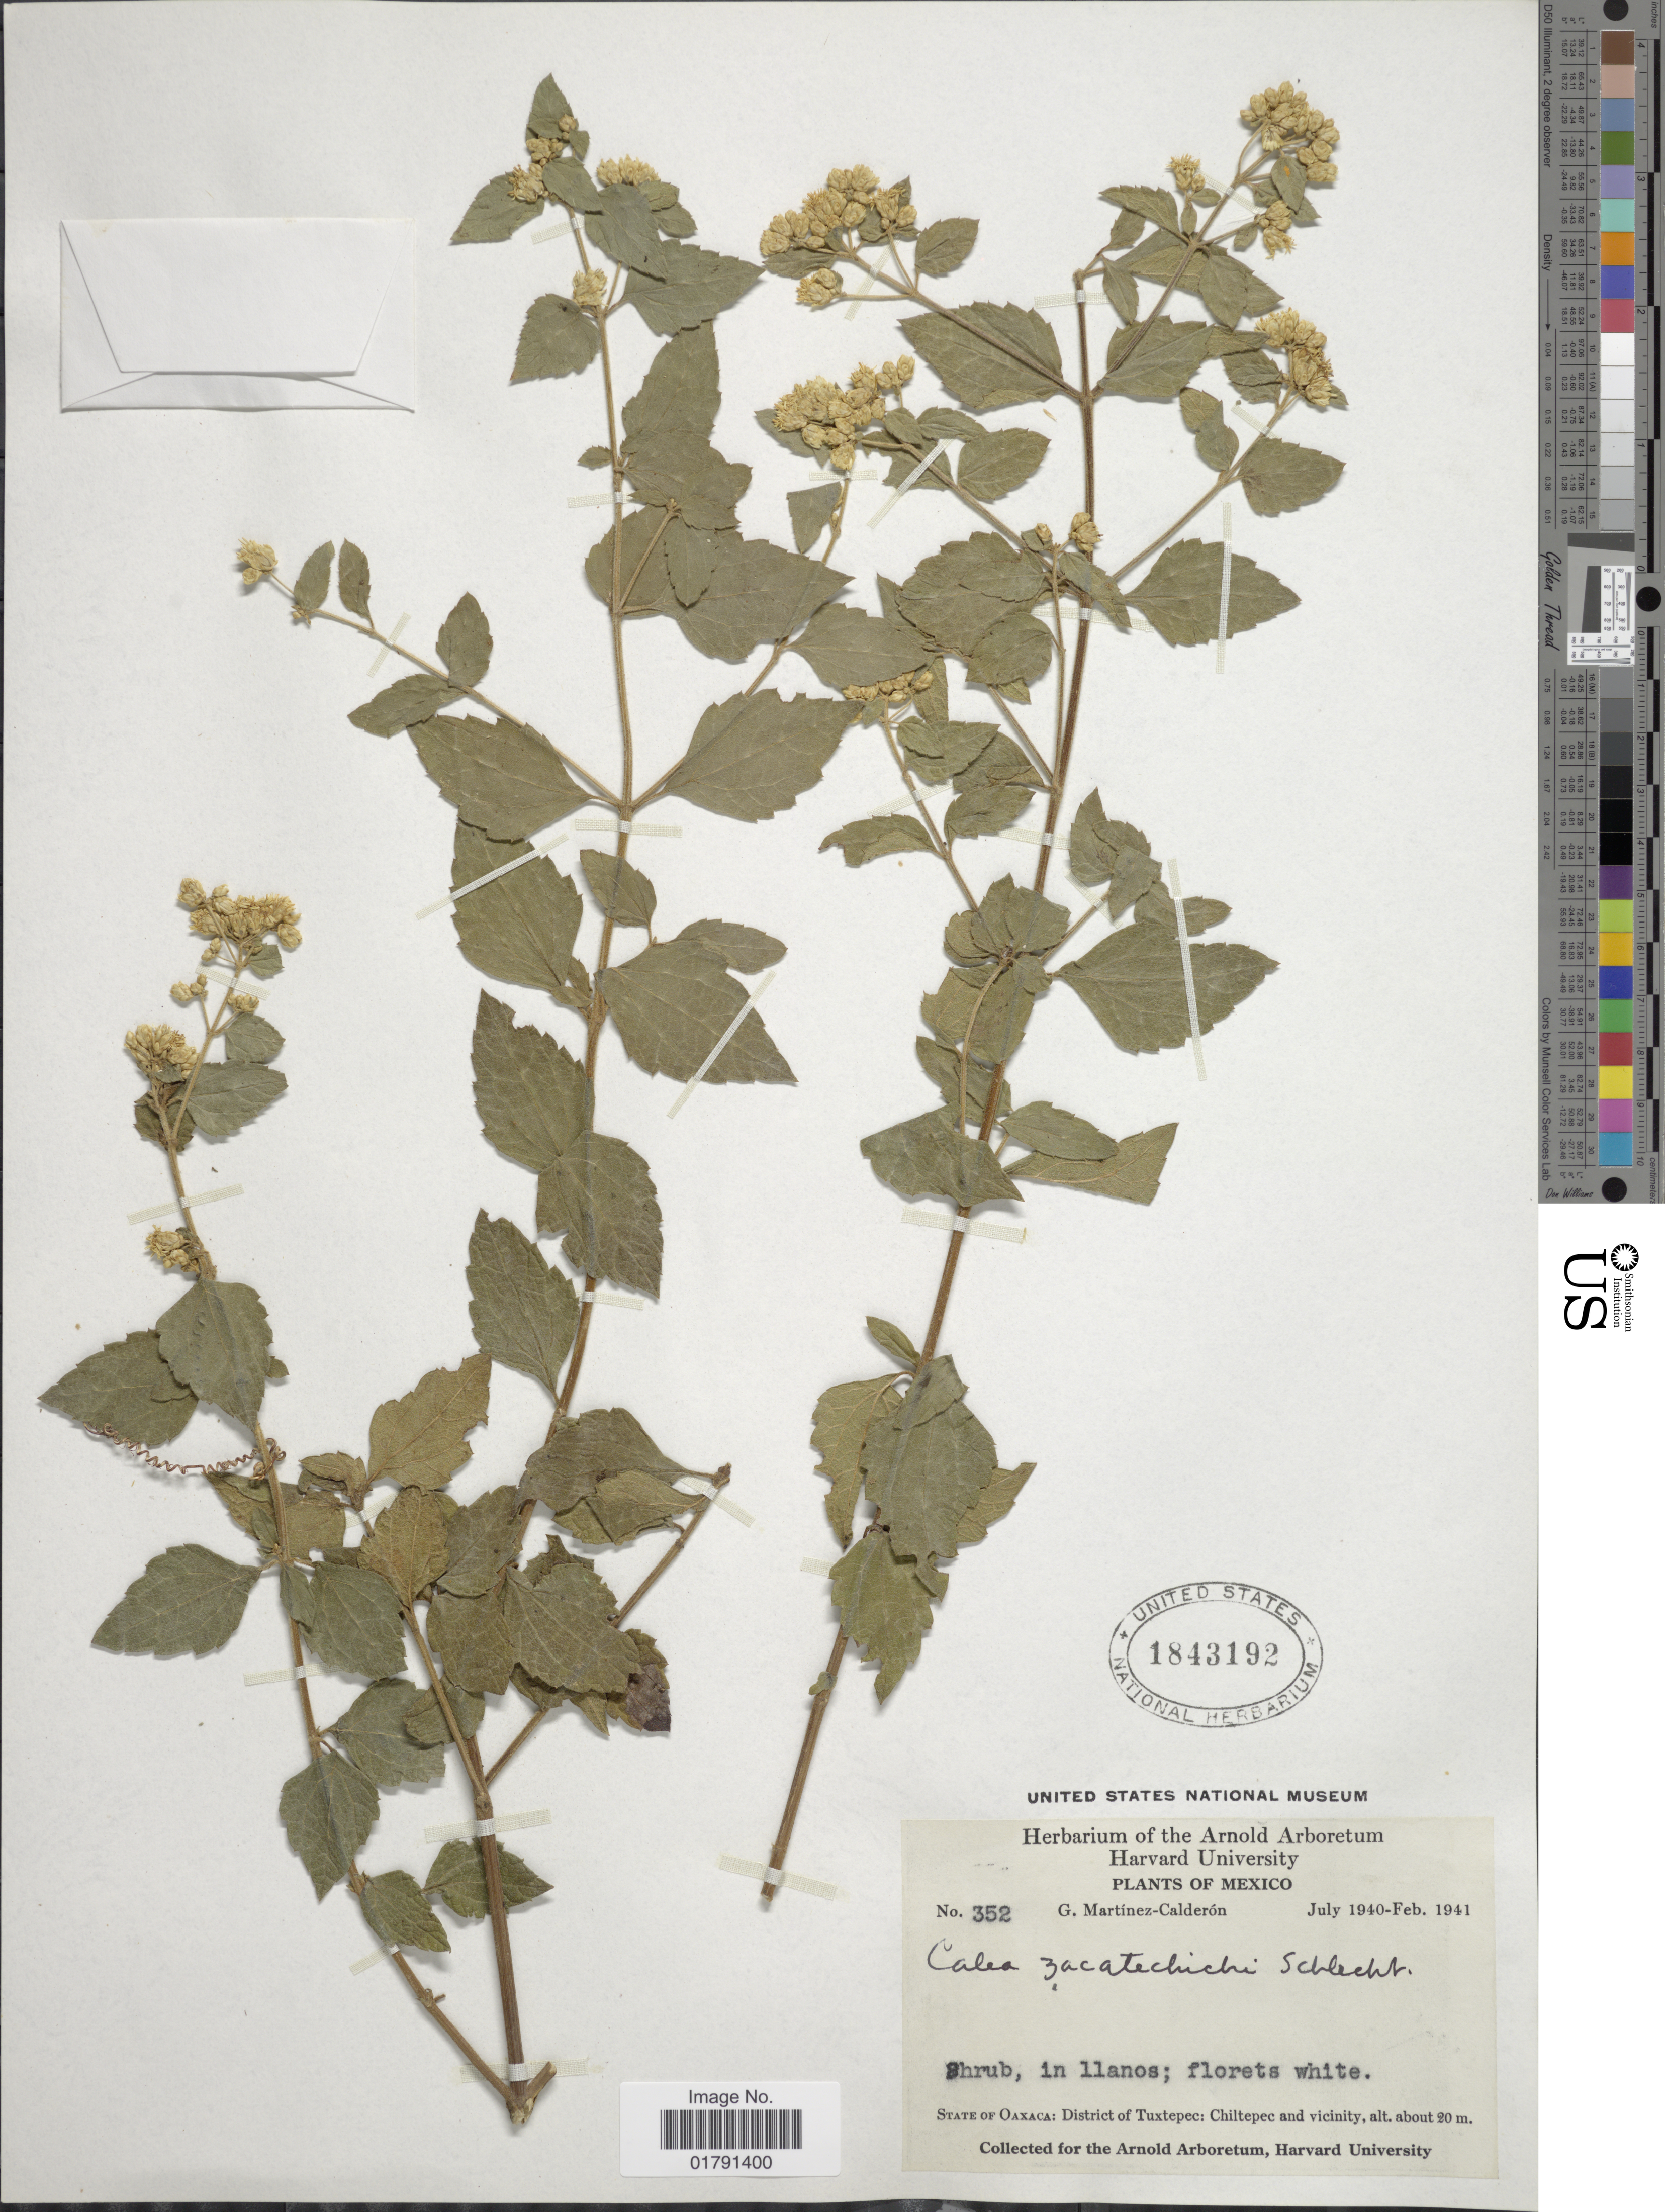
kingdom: Plantae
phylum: Tracheophyta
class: Magnoliopsida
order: Asterales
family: Asteraceae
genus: Calea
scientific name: Calea ternifolia var. zacatechichi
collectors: G. Martínez Calderón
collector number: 352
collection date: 1940-07/1941-02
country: Mexico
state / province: Oaxaca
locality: District of Tuxtepec, Chiltepec and vicinity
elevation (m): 20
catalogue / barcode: US 1843192